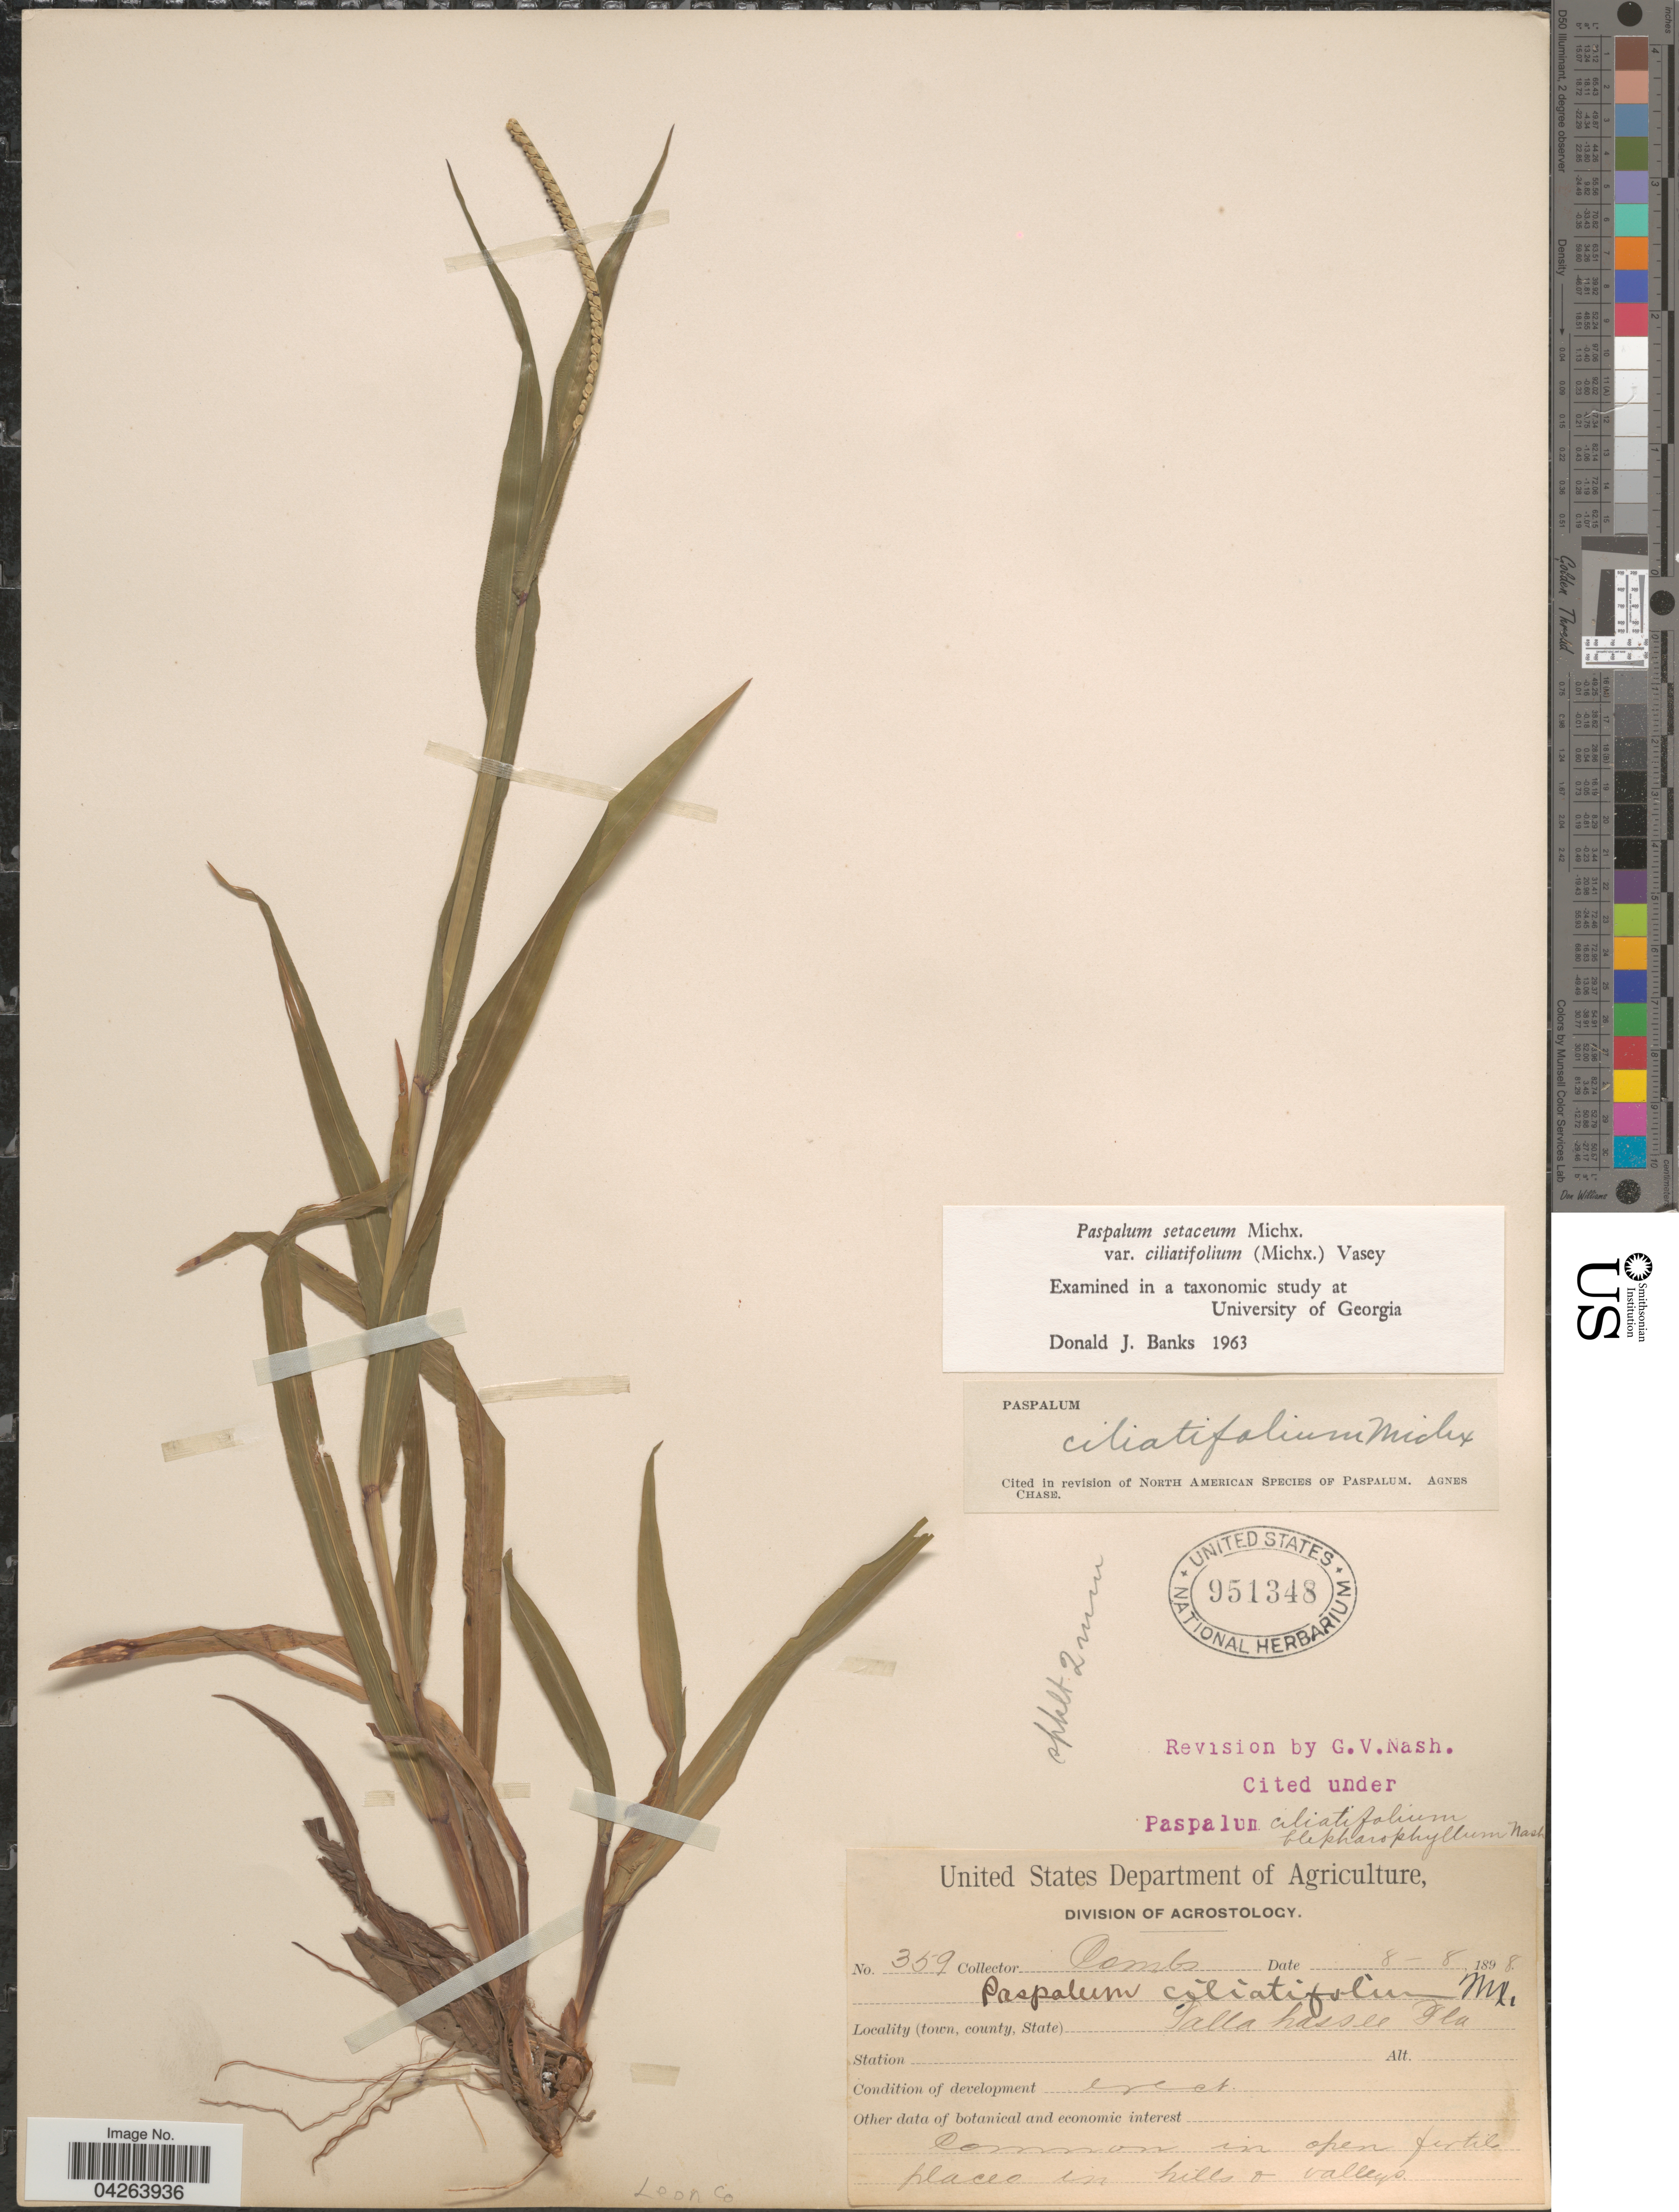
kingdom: Plantae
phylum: Tracheophyta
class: Liliopsida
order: Poales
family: Poaceae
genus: Paspalum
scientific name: Paspalum setaceum var. ciliatifolium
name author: (Michx.) Vasey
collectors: -. Combs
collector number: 359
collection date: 1898-08-08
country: United States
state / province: Florida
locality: Tallahassee. Leon Co.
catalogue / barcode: US 951348